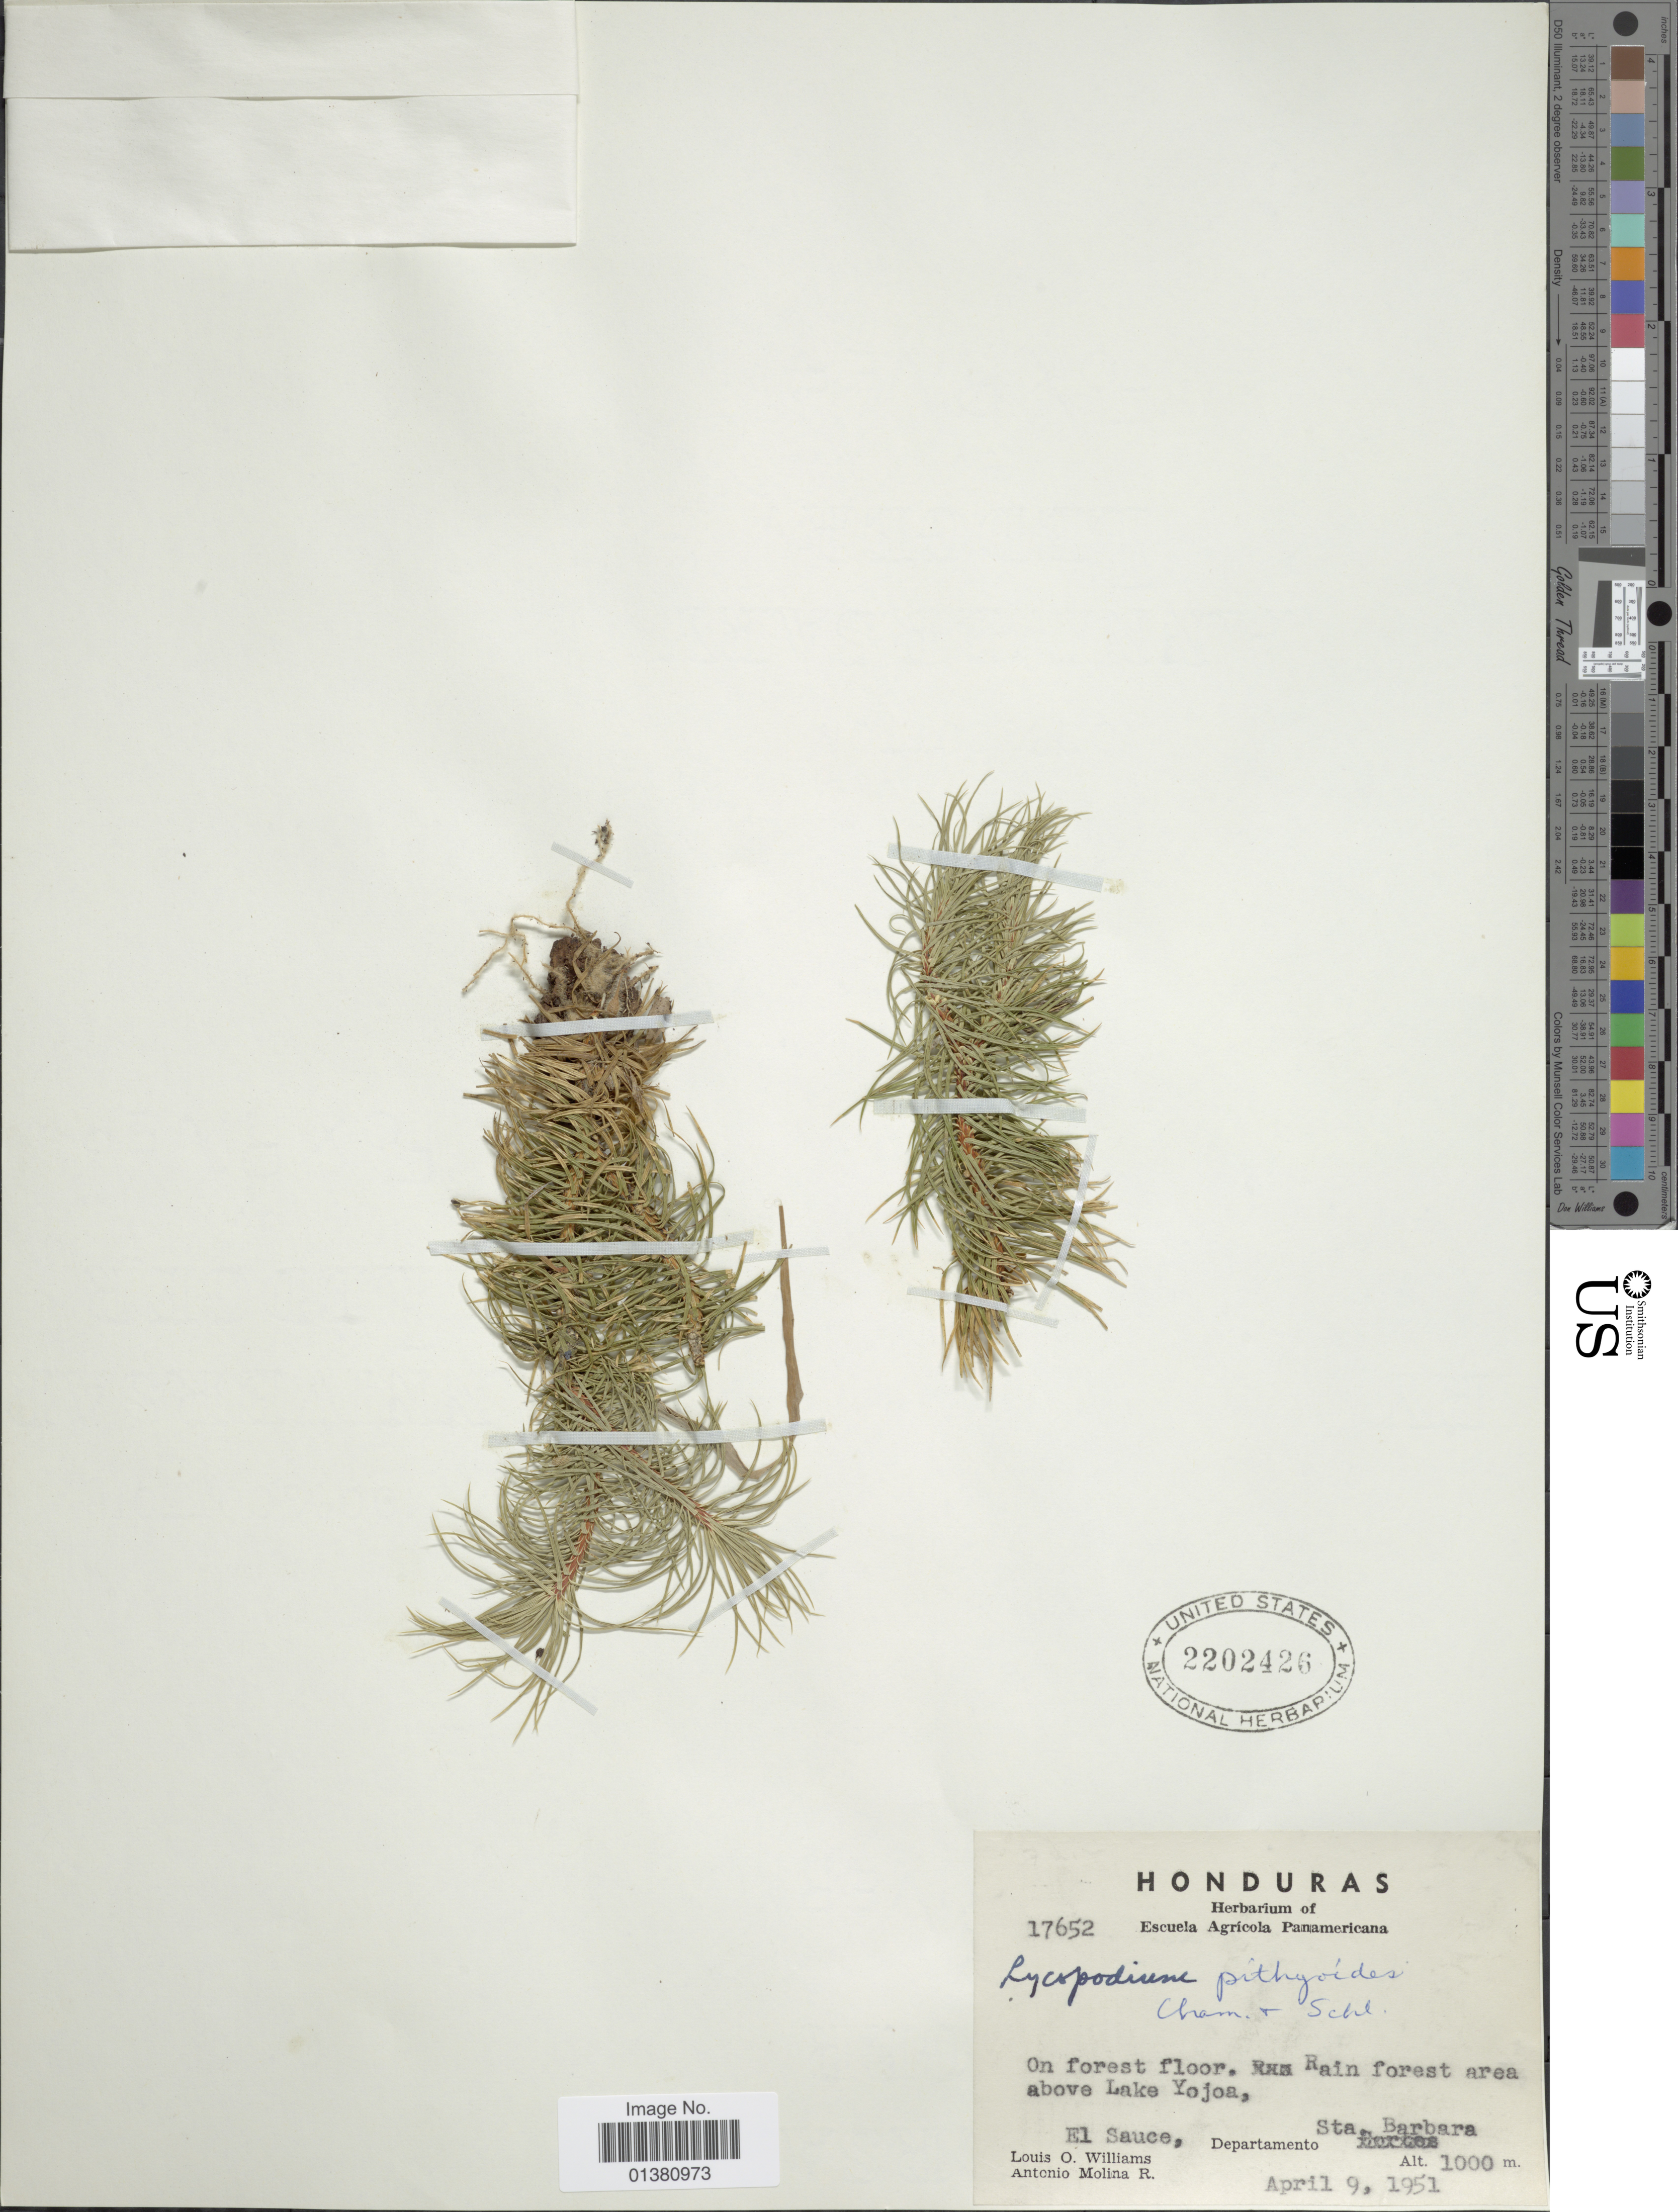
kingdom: Plantae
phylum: Tracheophyta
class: Lycopodiopsida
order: Lycopodiales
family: Lycopodiaceae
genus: Phlegmariurus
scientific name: Phlegmariurus pithyoides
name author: (Schltdl. & Cham.) B. Øllg.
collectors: L. O. Williams & A. Molina R.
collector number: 17652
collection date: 1951-04-09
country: Honduras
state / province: Santa Bárbara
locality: Rain forest area above Lake Yojoa, El Sauce, Departamento, Sta Barbara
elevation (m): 1000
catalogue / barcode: US 2202426